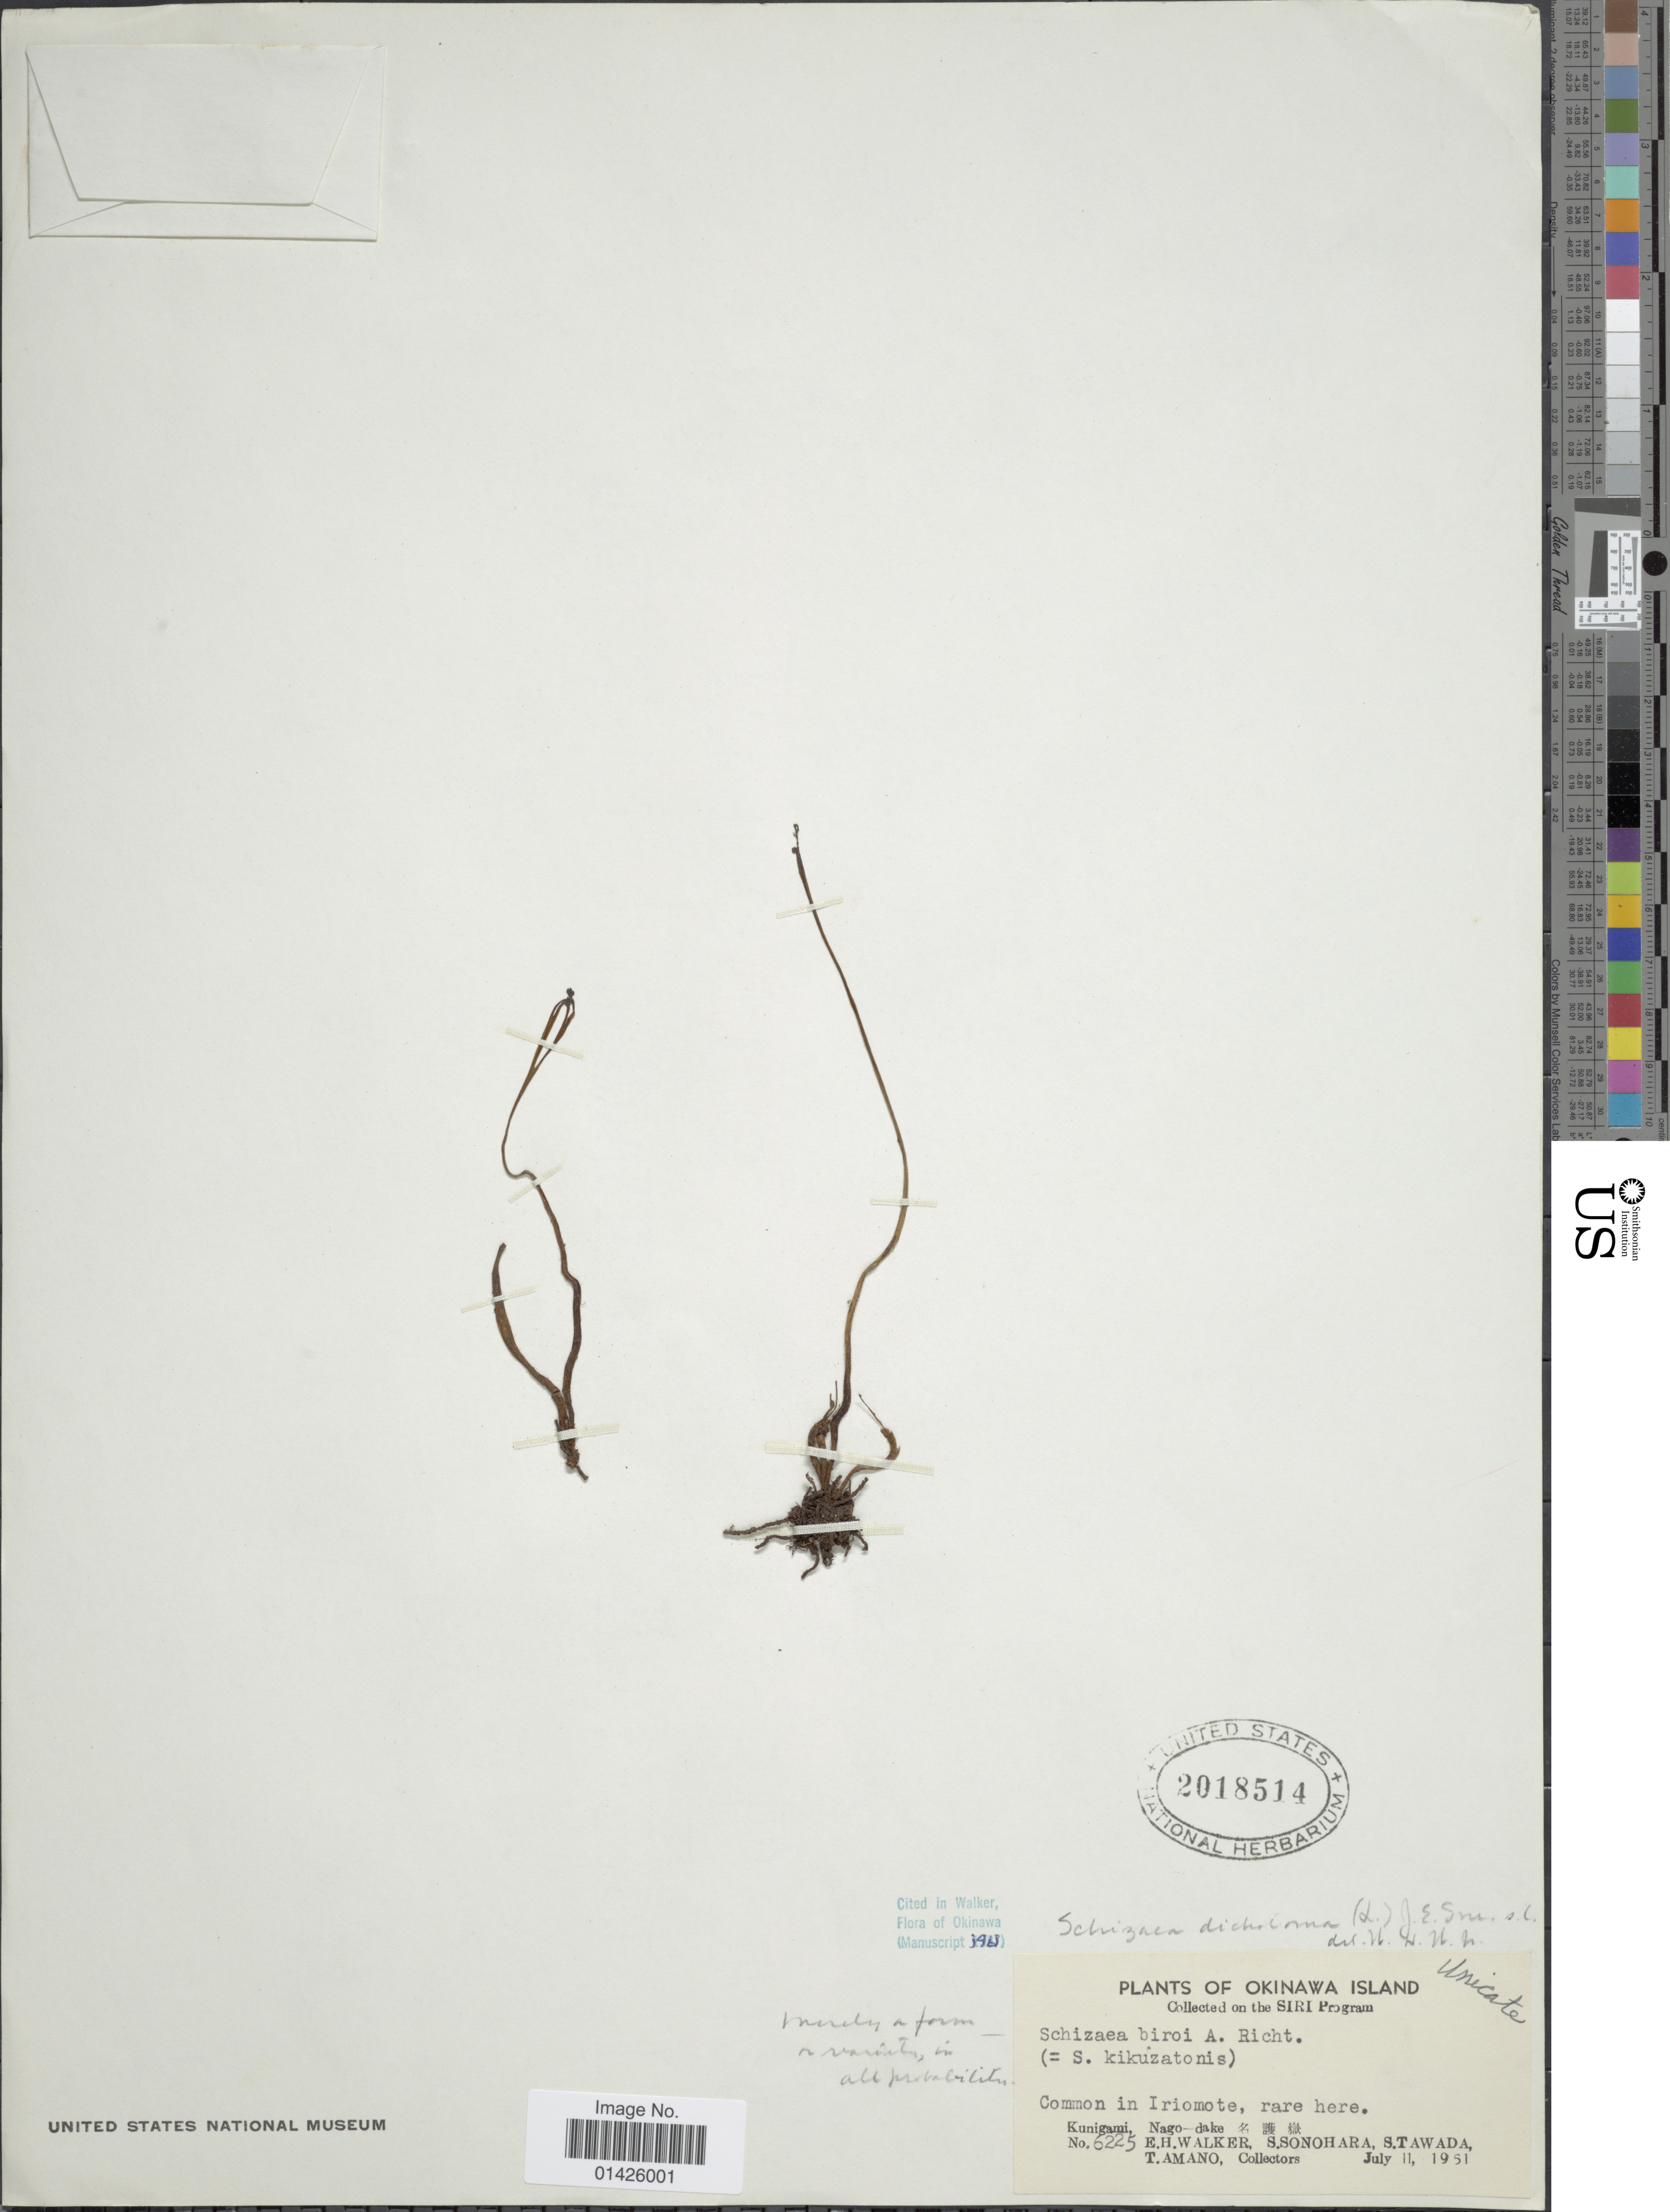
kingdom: Plantae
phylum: Tracheophyta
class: Polypodiopsida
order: Schizaeales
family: Schizaeaceae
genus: Schizaea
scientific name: Schizaea dichotoma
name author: (L.) J. Sm.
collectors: E. H. Walker, S. Sonohara, S. Tawada & T. Amano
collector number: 6225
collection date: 1951-07-11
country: Japan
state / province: Okinawa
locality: kunigami, nago-dake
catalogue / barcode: US 2018514